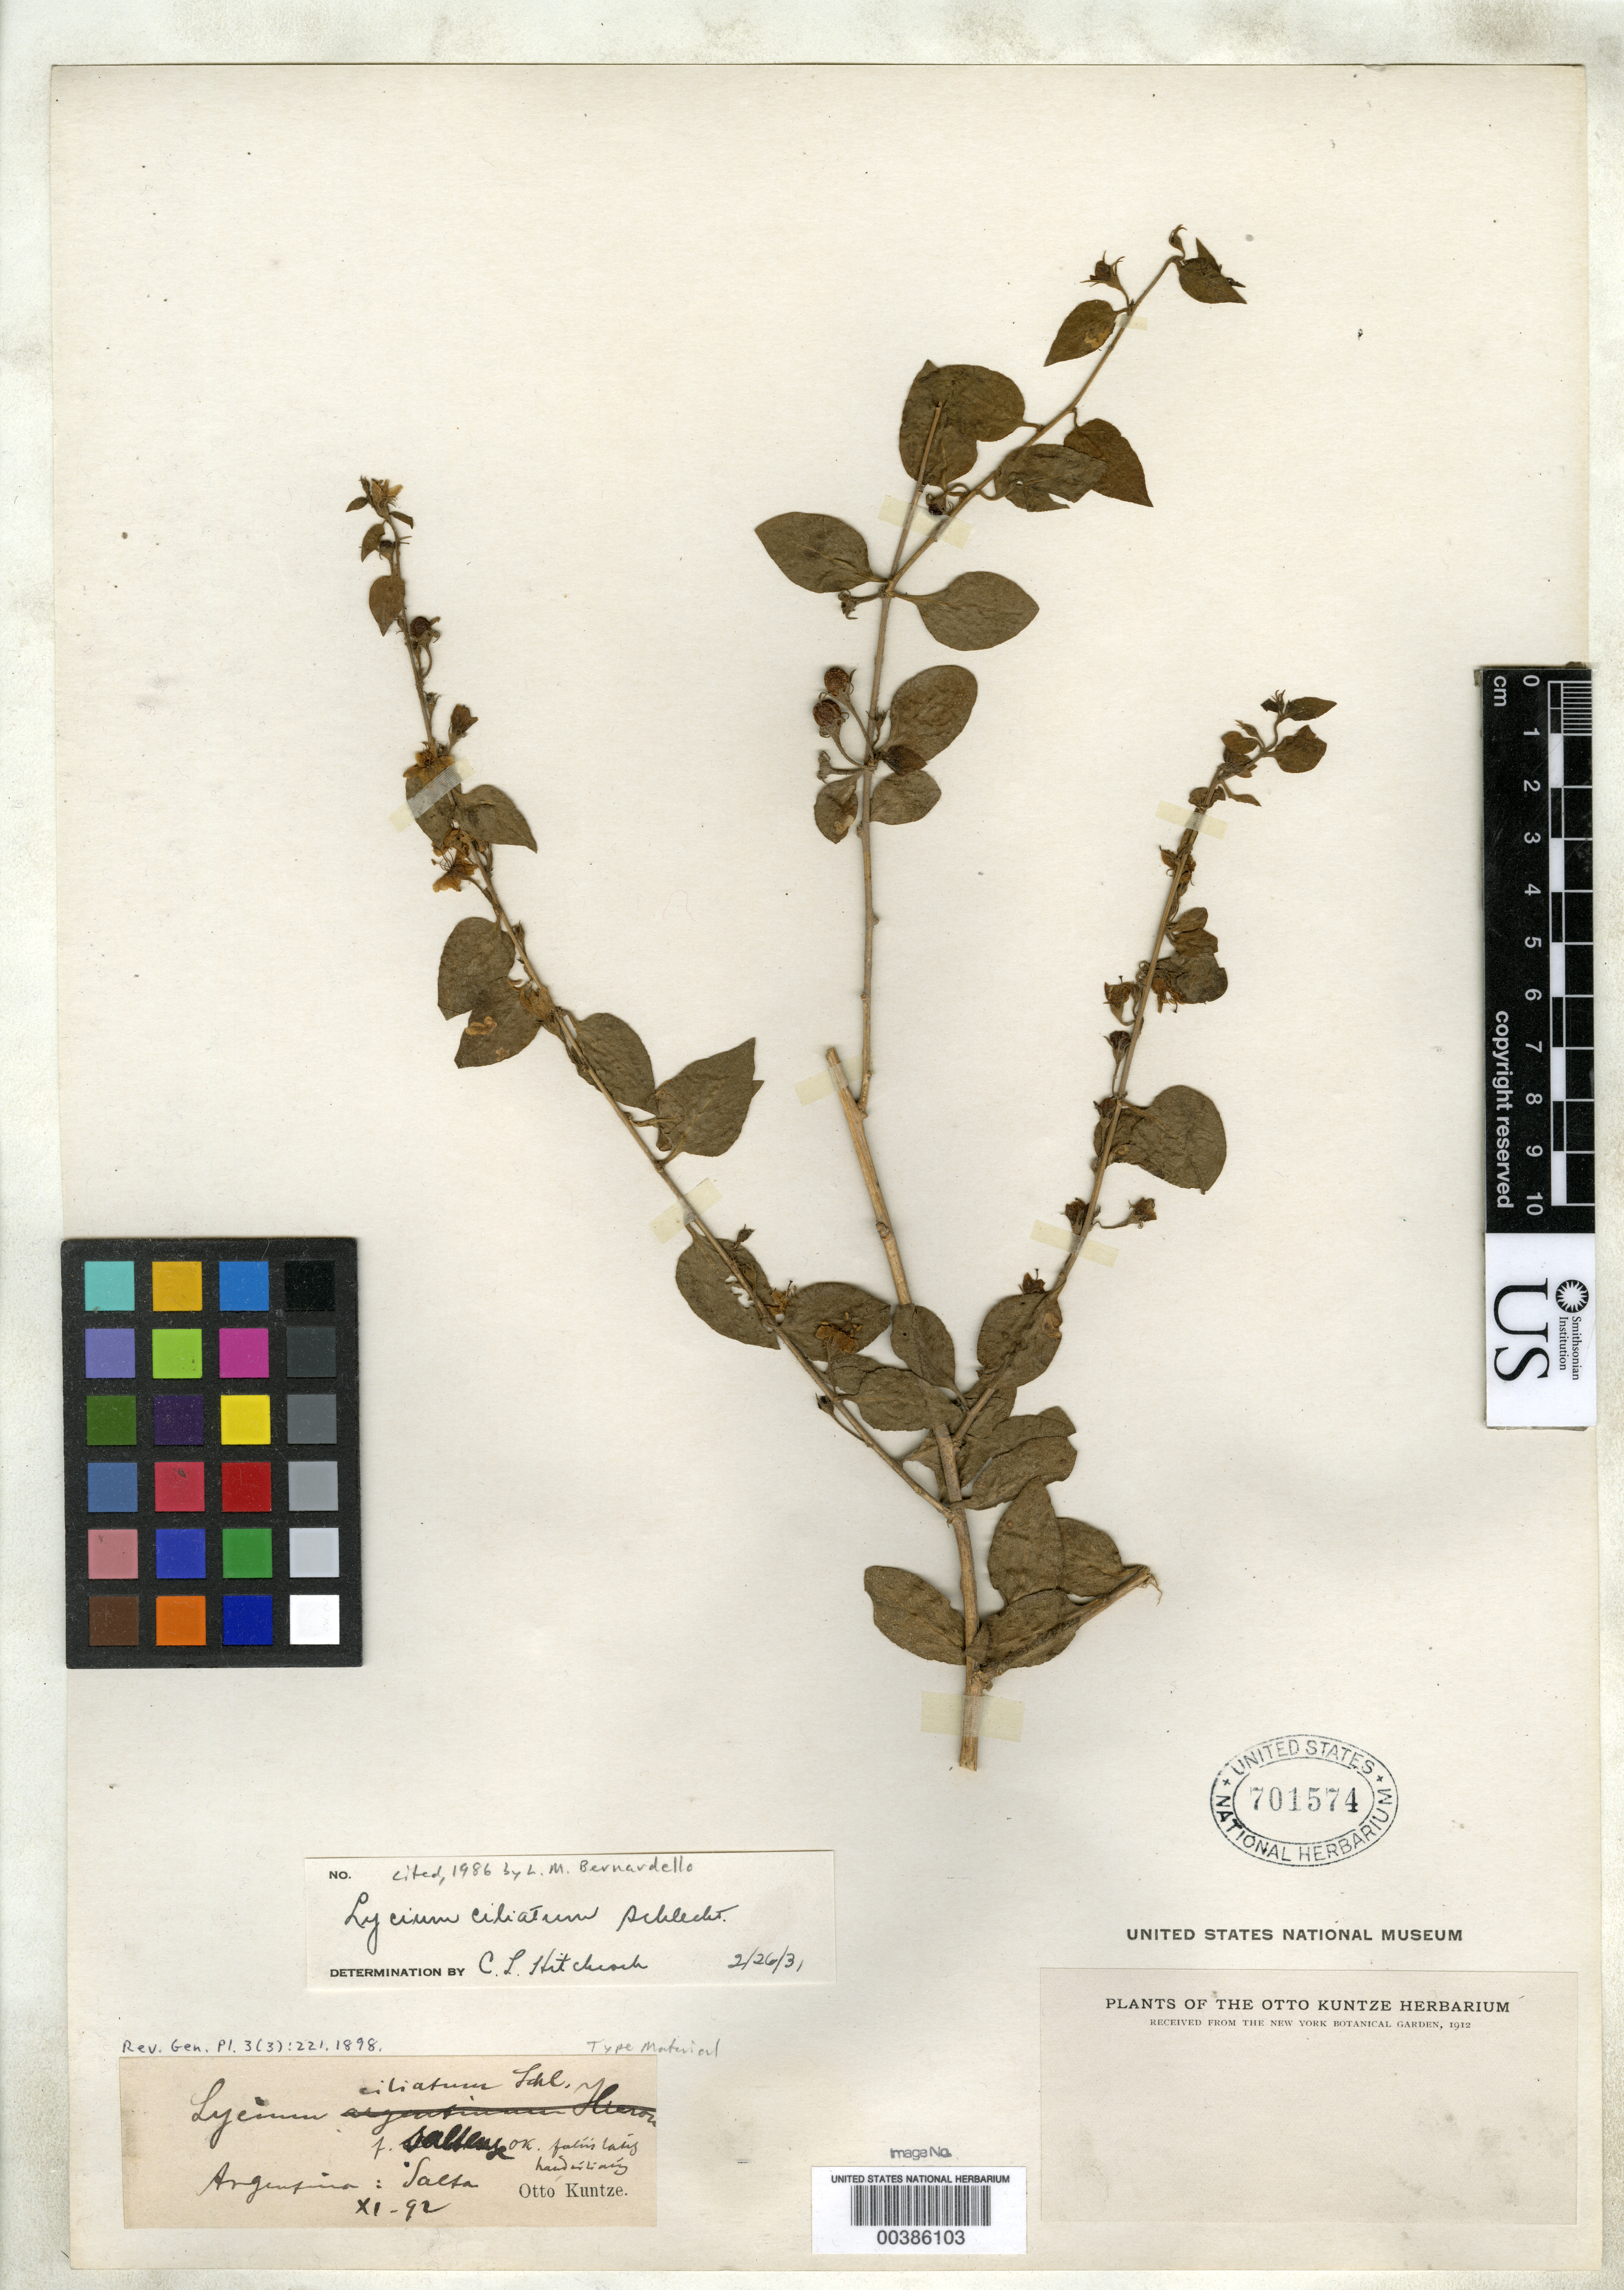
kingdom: Plantae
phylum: Tracheophyta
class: Magnoliopsida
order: Solanales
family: Solanaceae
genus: Lycium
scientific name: Lycium ciliatum f. saltense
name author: Kuntze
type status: Type Material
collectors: C.E.O. Kuntze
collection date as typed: Nov 1892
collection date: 1892-11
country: Argentina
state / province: Salta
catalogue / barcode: US 701574